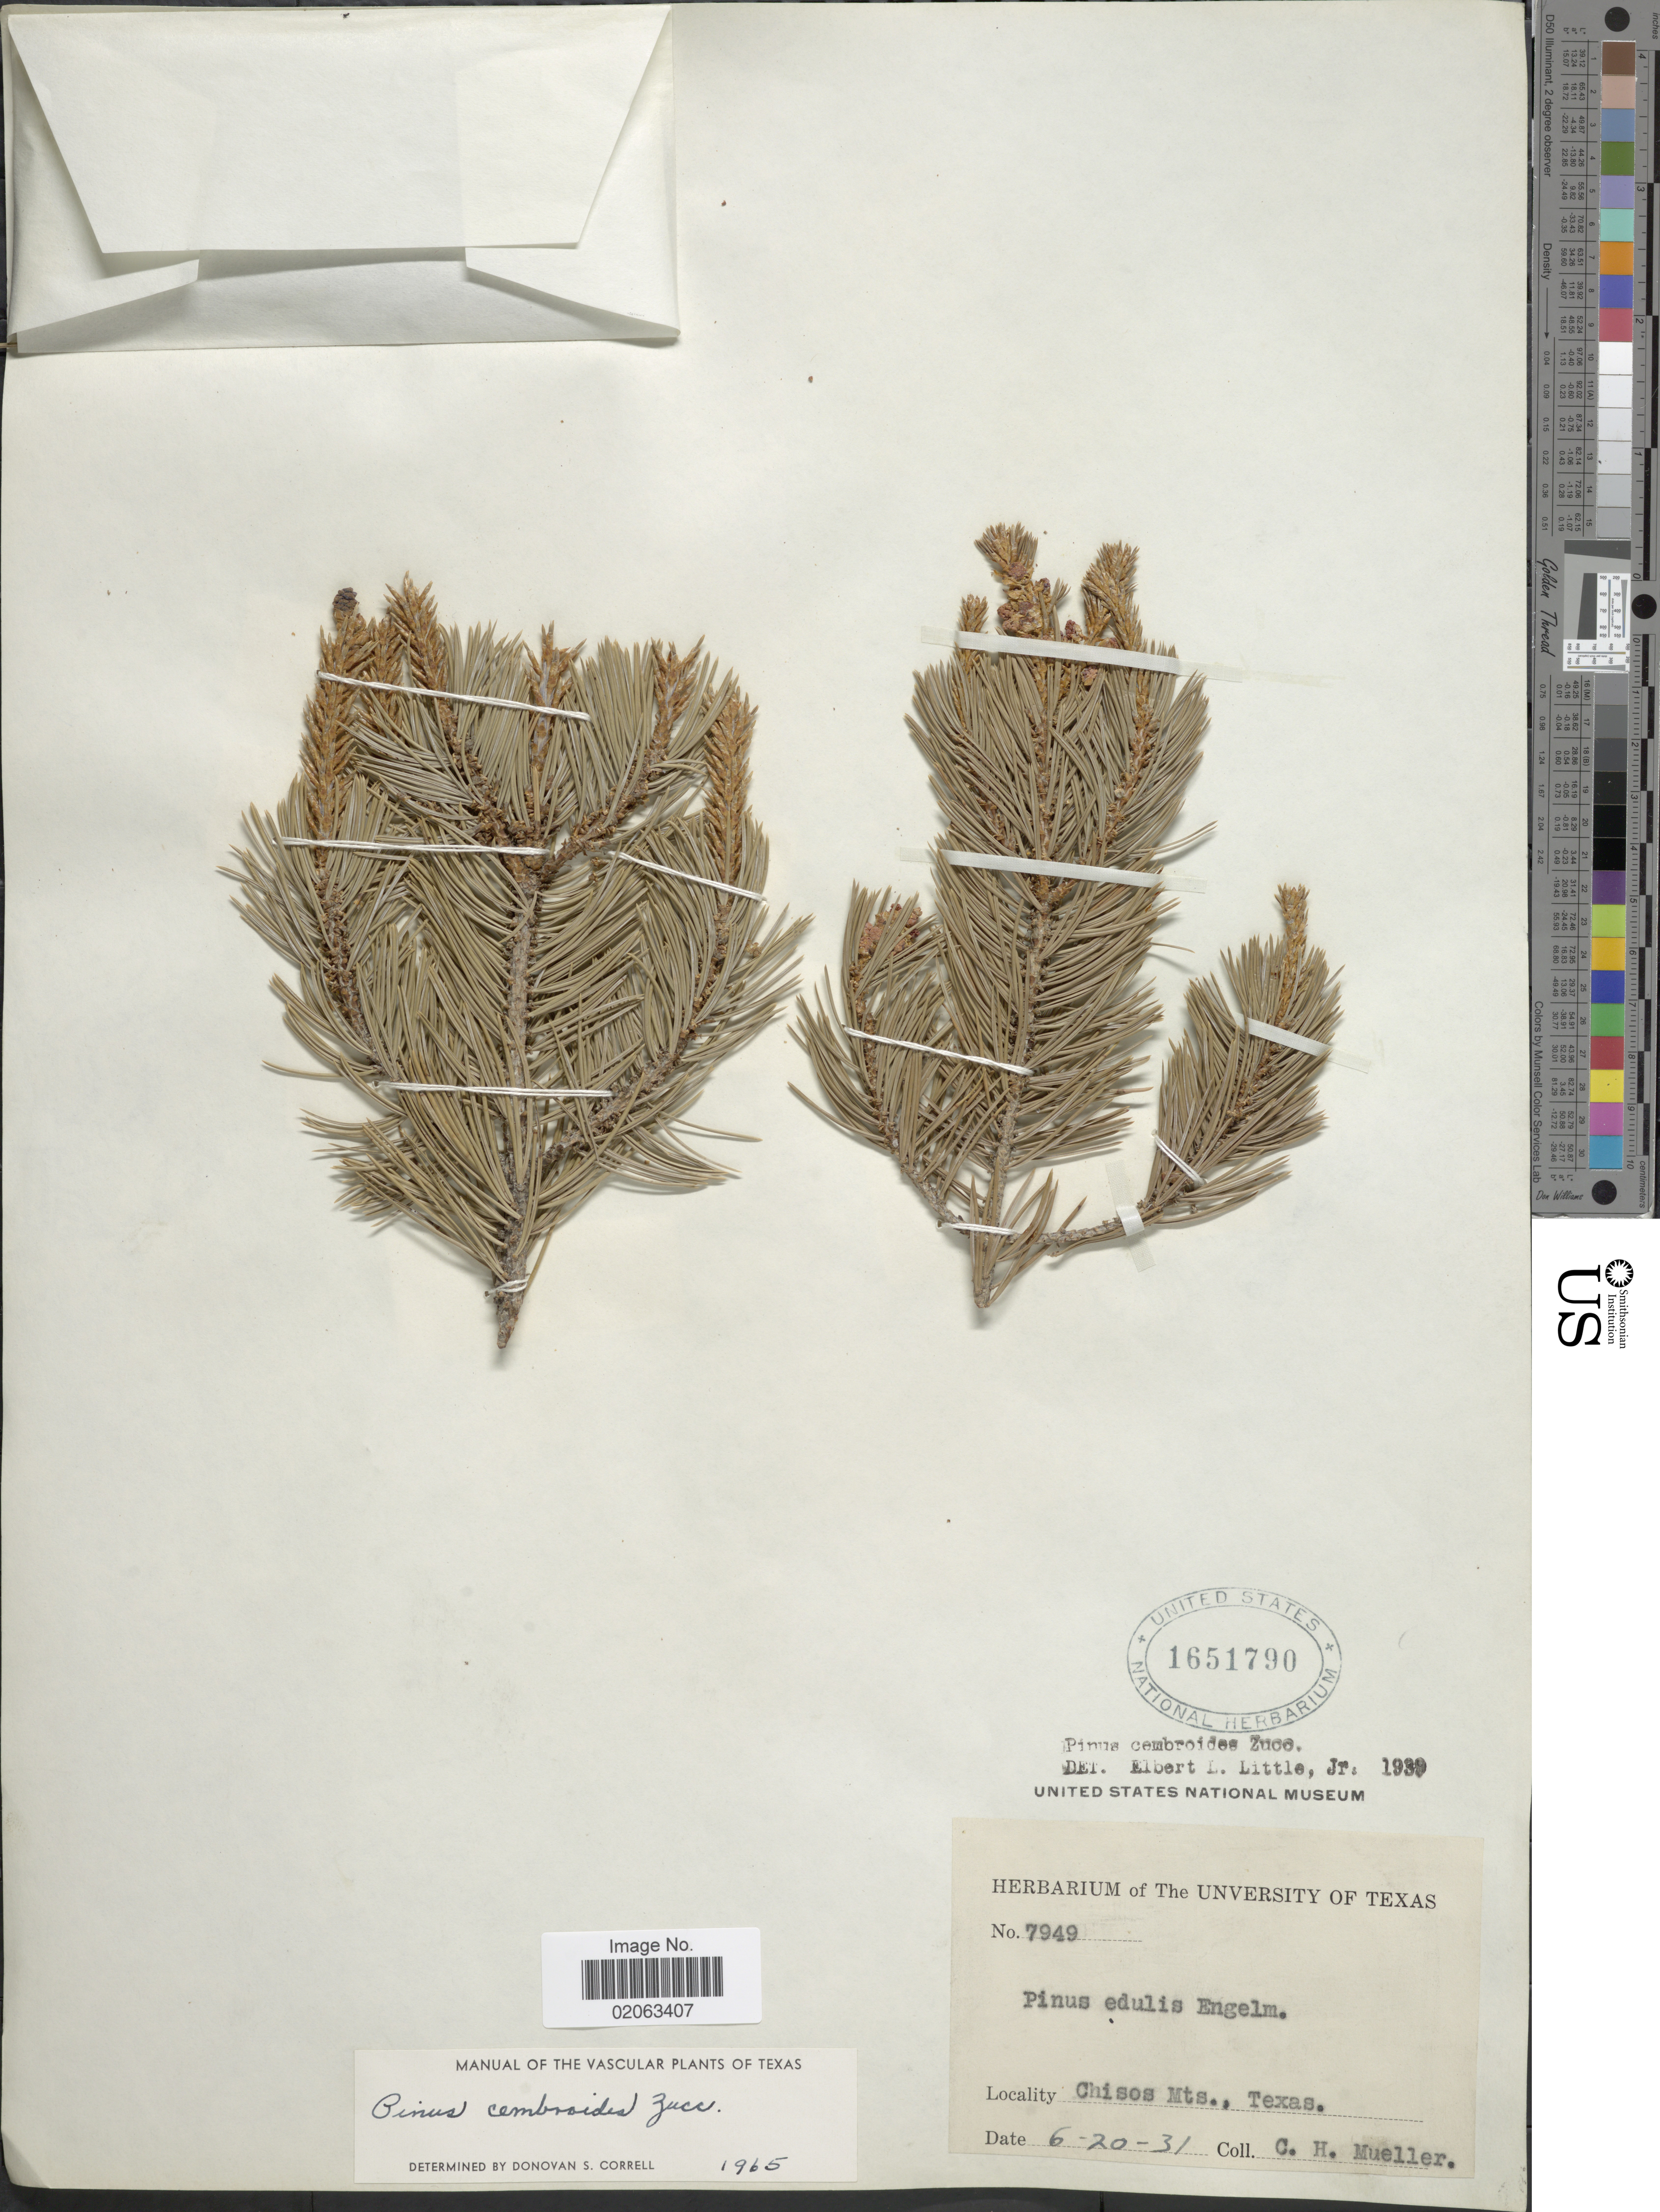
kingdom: Plantae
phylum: Tracheophyta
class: Pinopsida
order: Pinales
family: Pinaceae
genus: Pinus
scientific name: Pinus cembroides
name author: Zucc.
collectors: C. H. Mueller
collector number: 7949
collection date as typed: Transcribed d/m/y: 20/6/31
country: United States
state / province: Texas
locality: Chisos Mts., Texas.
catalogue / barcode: US 1651790